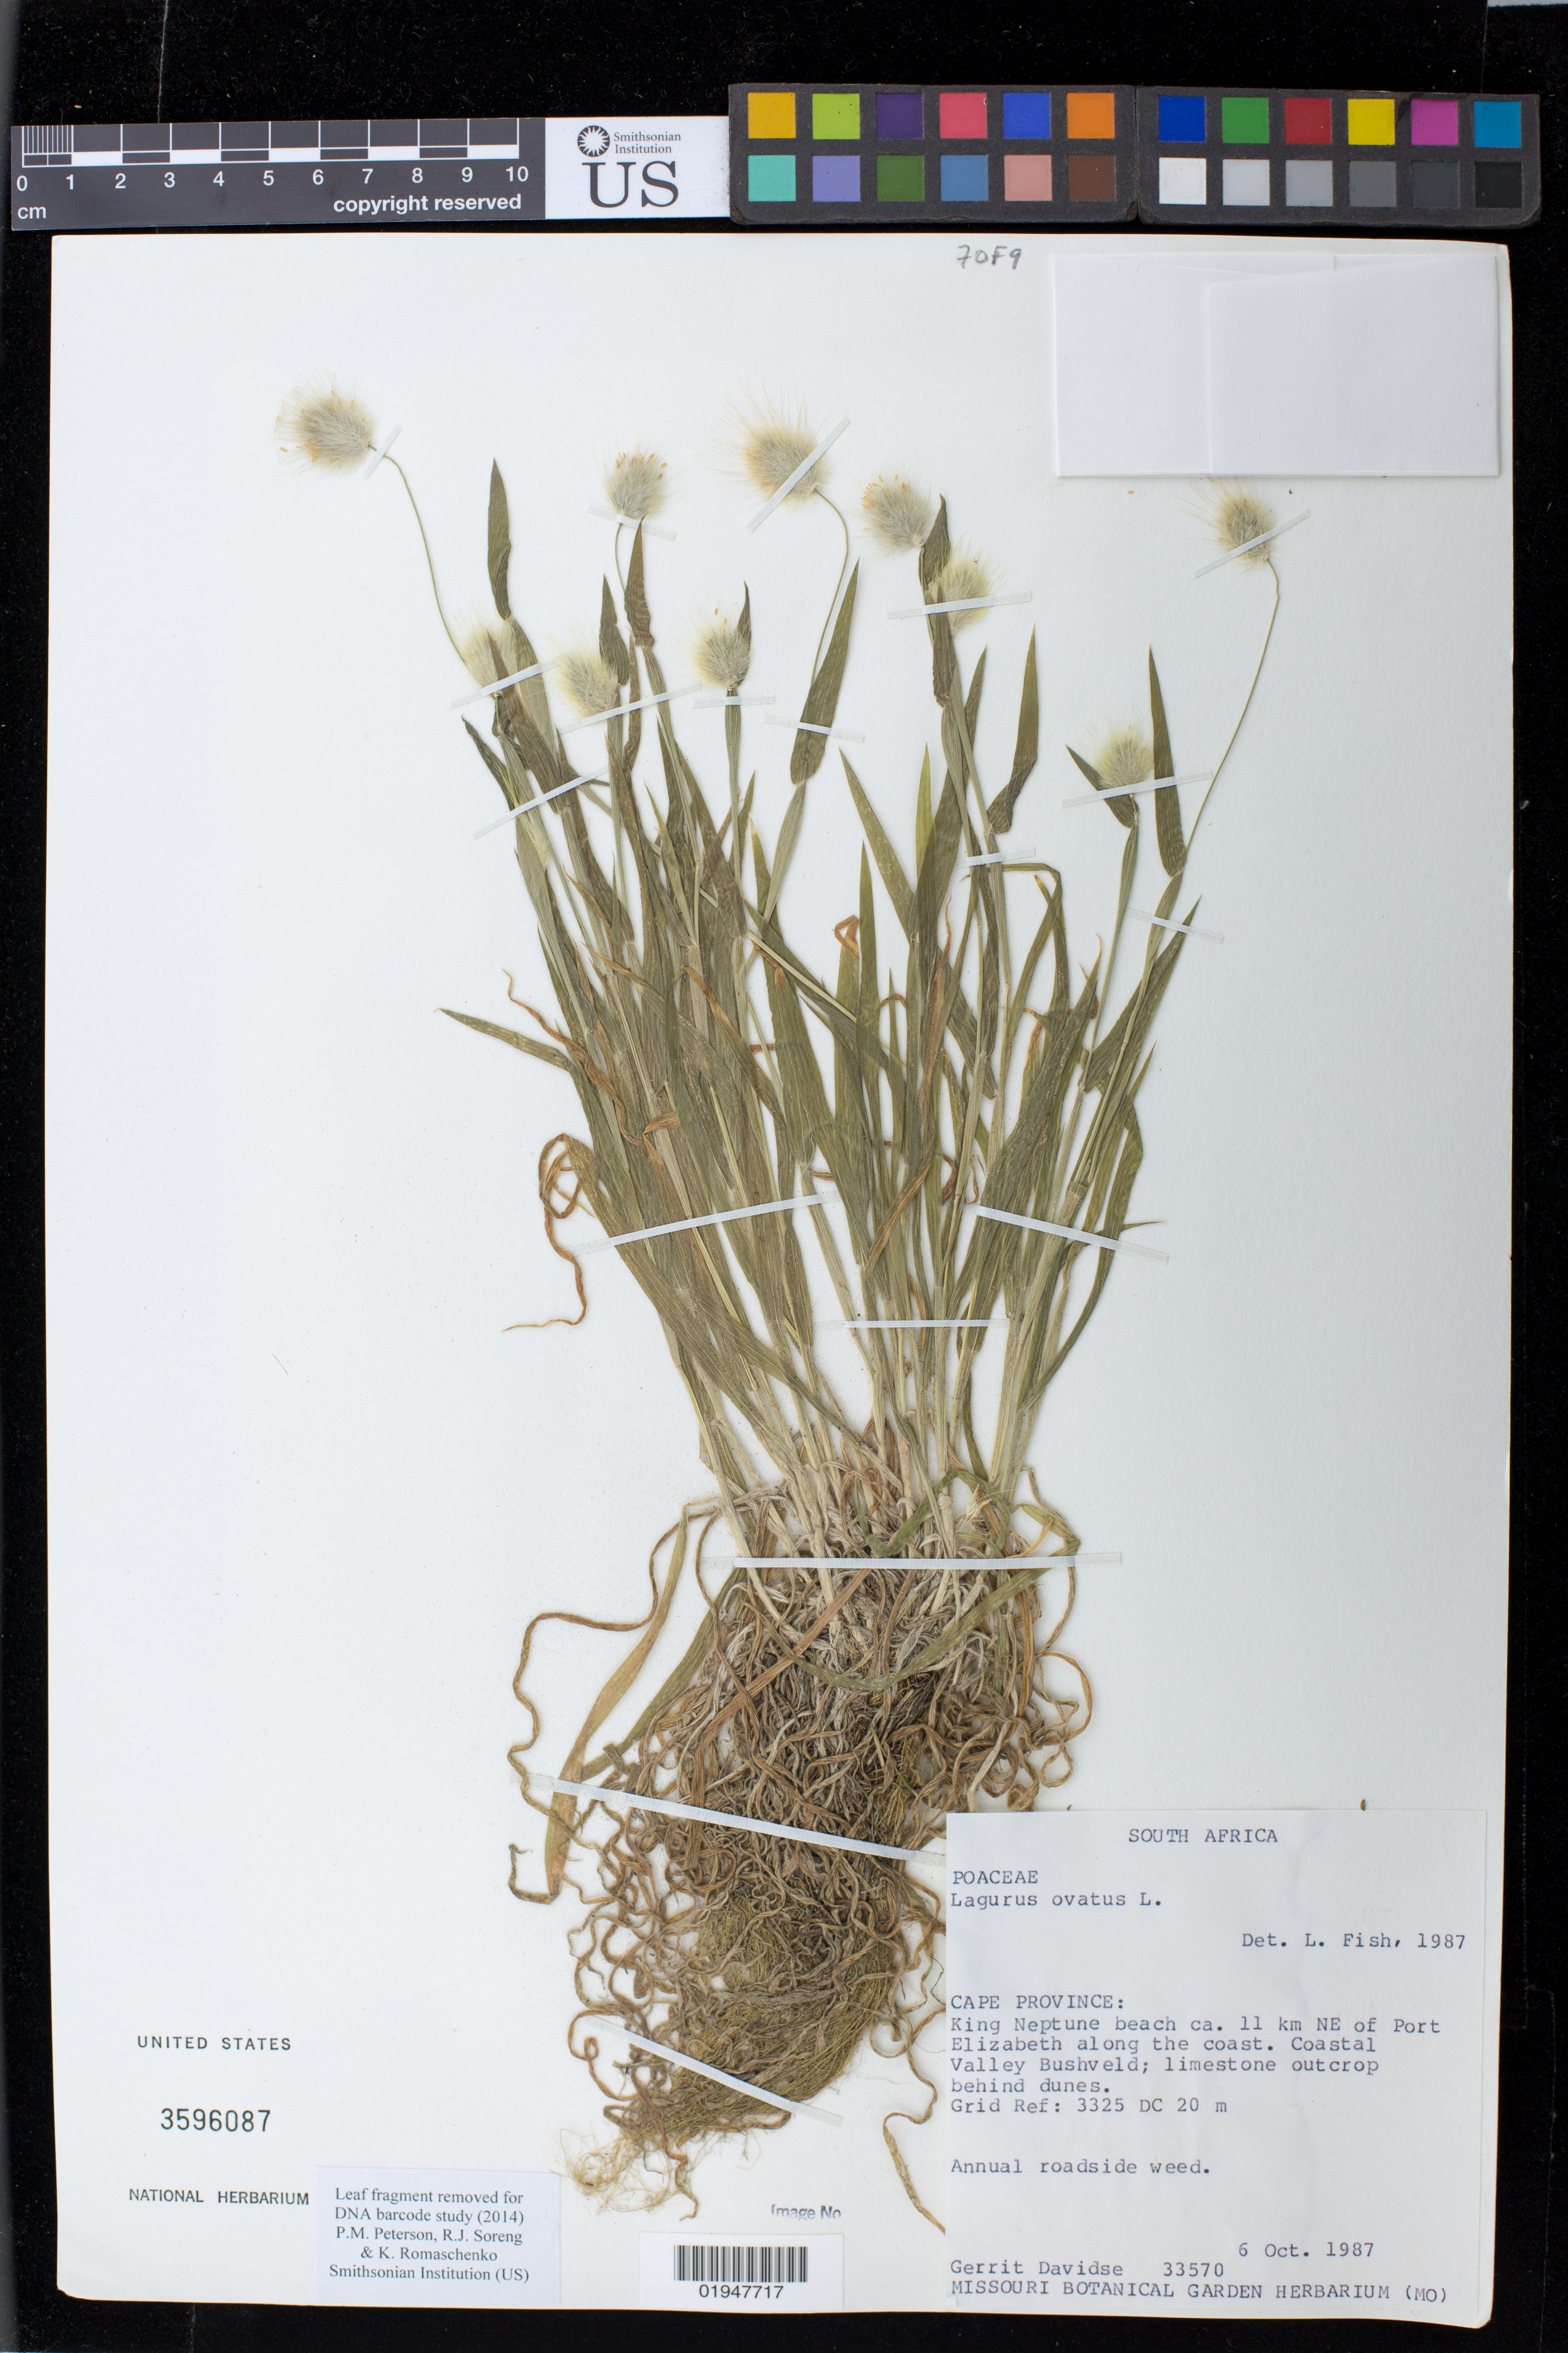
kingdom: Plantae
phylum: Tracheophyta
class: Liliopsida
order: Poales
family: Poaceae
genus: Lagurus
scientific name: Lagurus ovatus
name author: L.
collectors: G. Davidse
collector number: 33570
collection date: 1987-10-06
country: South Africa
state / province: Eastern Cape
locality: King Neptune beach ca. 11 km NE of Port Elizabeth along the coast.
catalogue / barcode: US 3596087